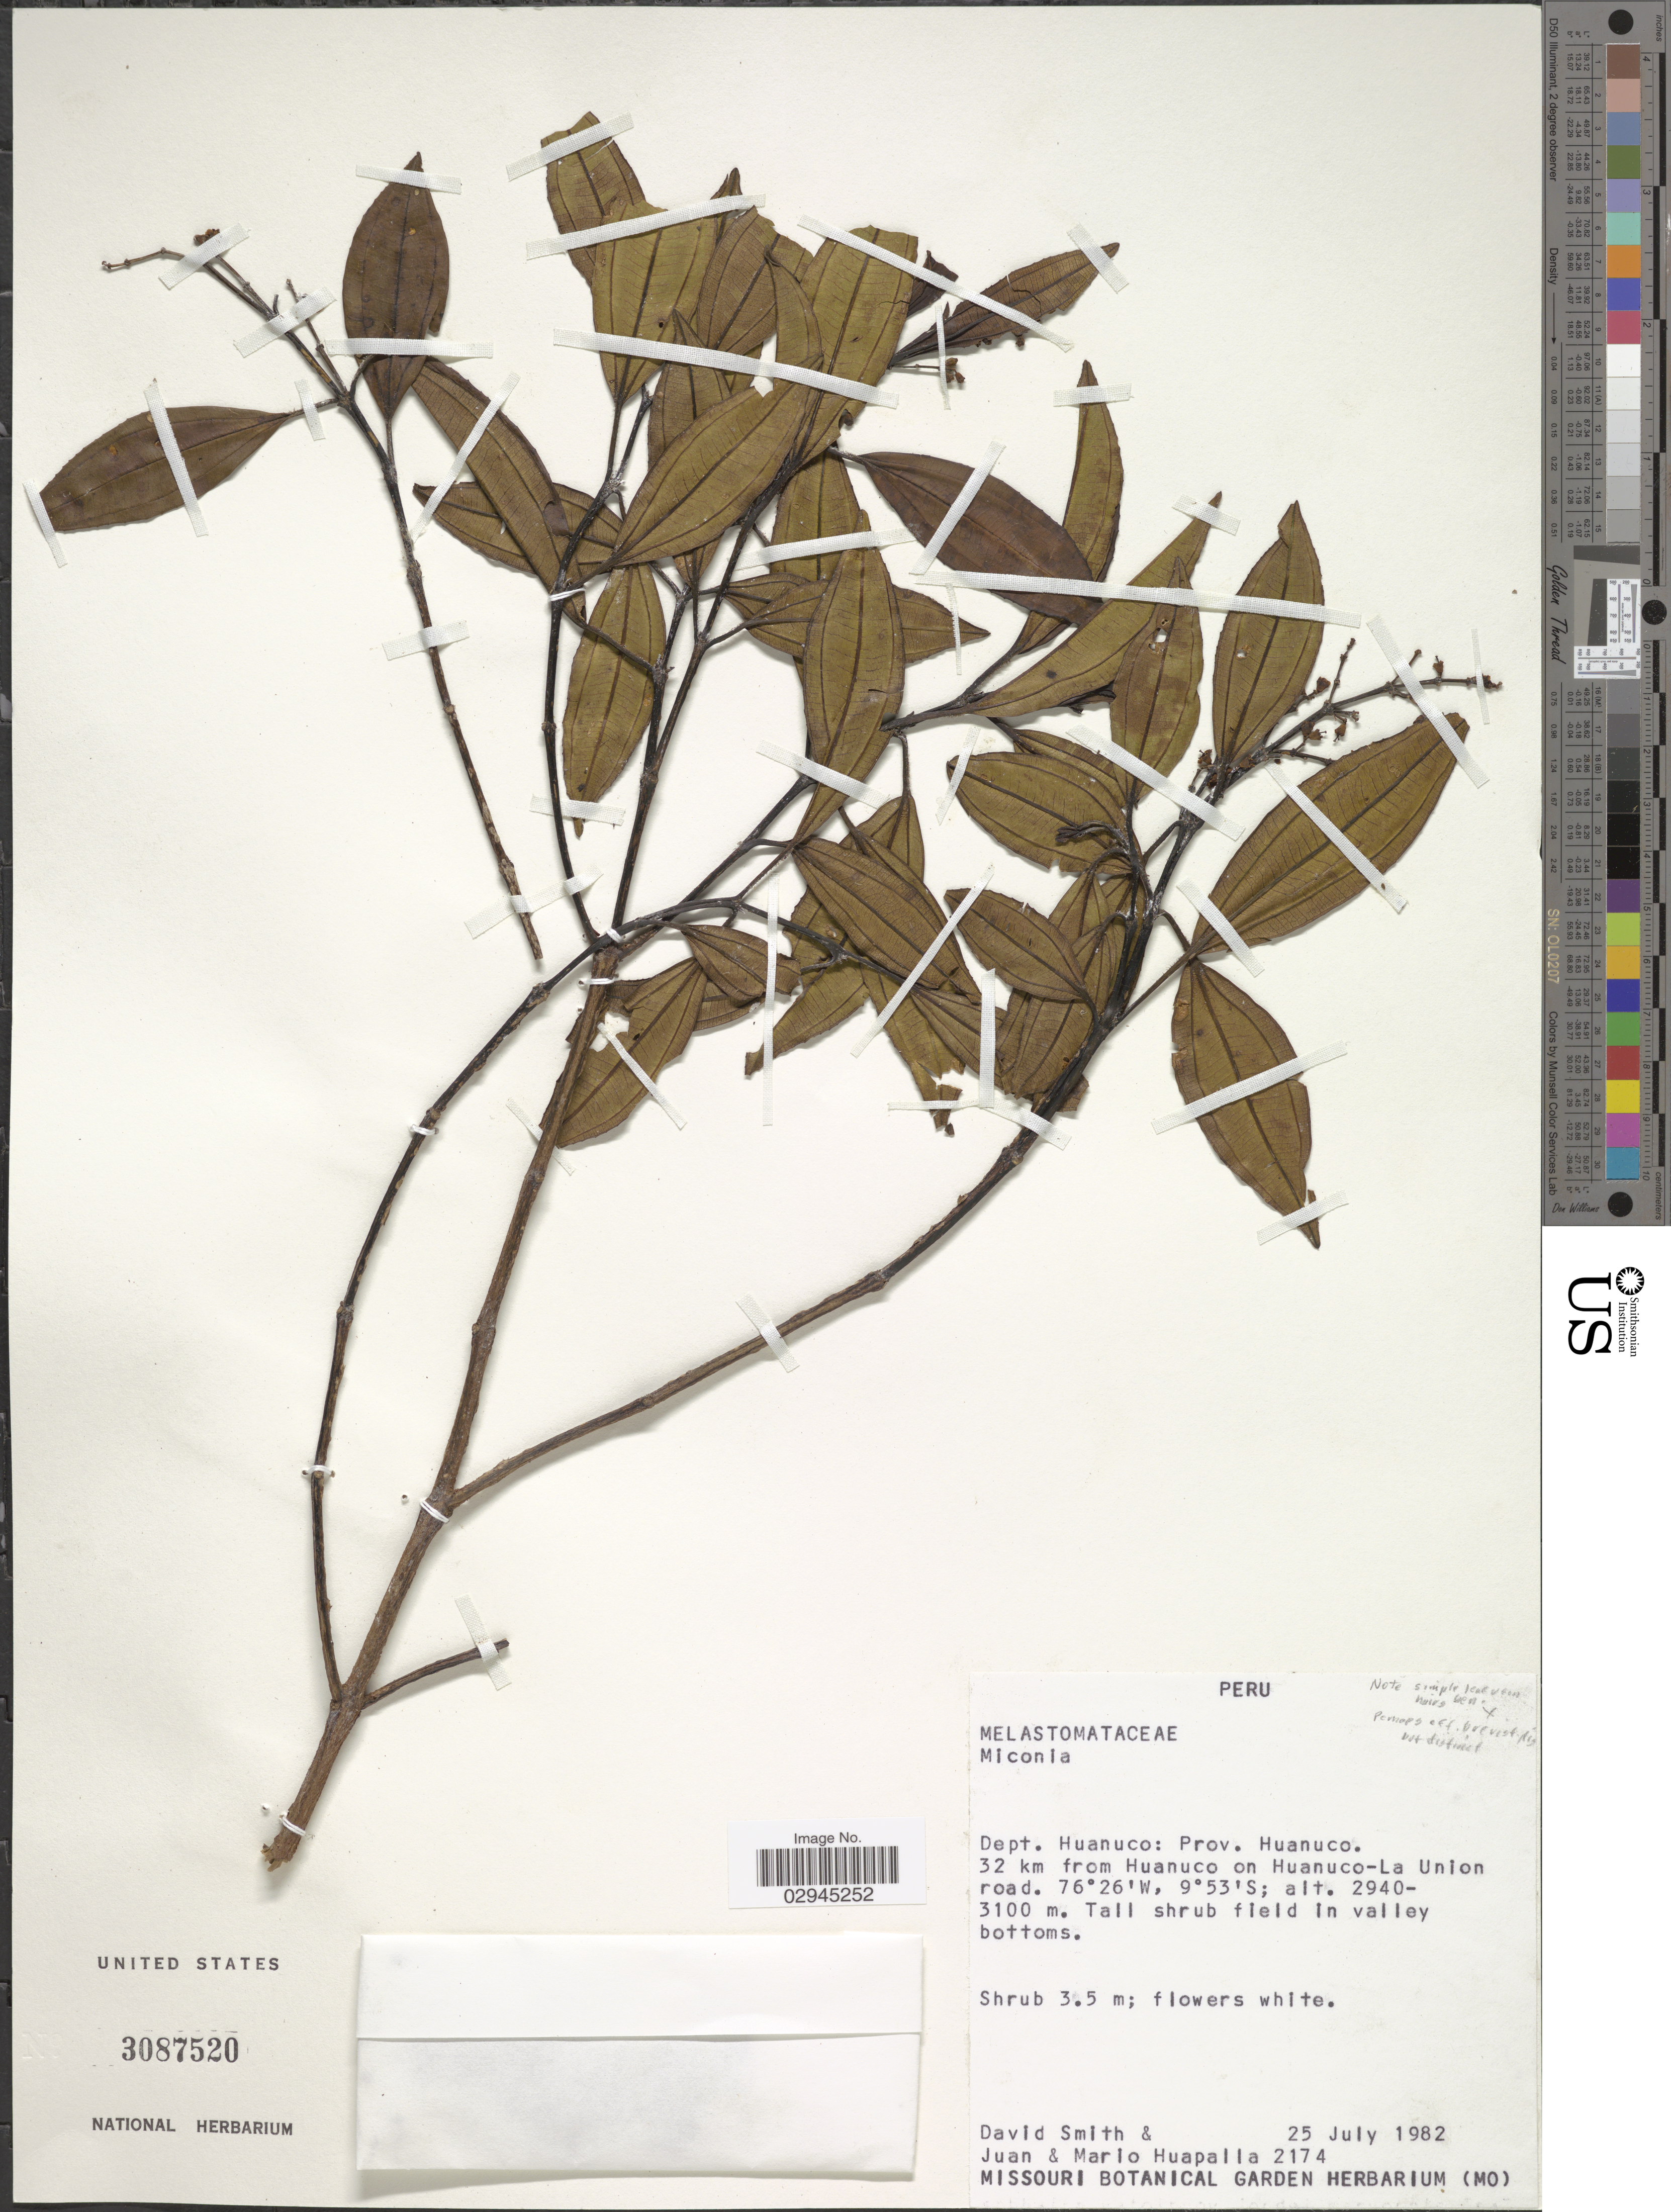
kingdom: Plantae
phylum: Tracheophyta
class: Magnoliopsida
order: Myrtales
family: Melastomataceae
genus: Miconia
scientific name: Miconia sp.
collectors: D. C. Smith, J. Huapalla & M. Huapalla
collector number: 2174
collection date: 1982-07-25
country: Peru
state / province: Huánuco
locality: Dept. Huanuco: Prov. Huanuco. 32 km from Huanuco on Huanuco-La Union road. Tall shrub field in valley bottoms.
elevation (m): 3100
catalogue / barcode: US 3087520